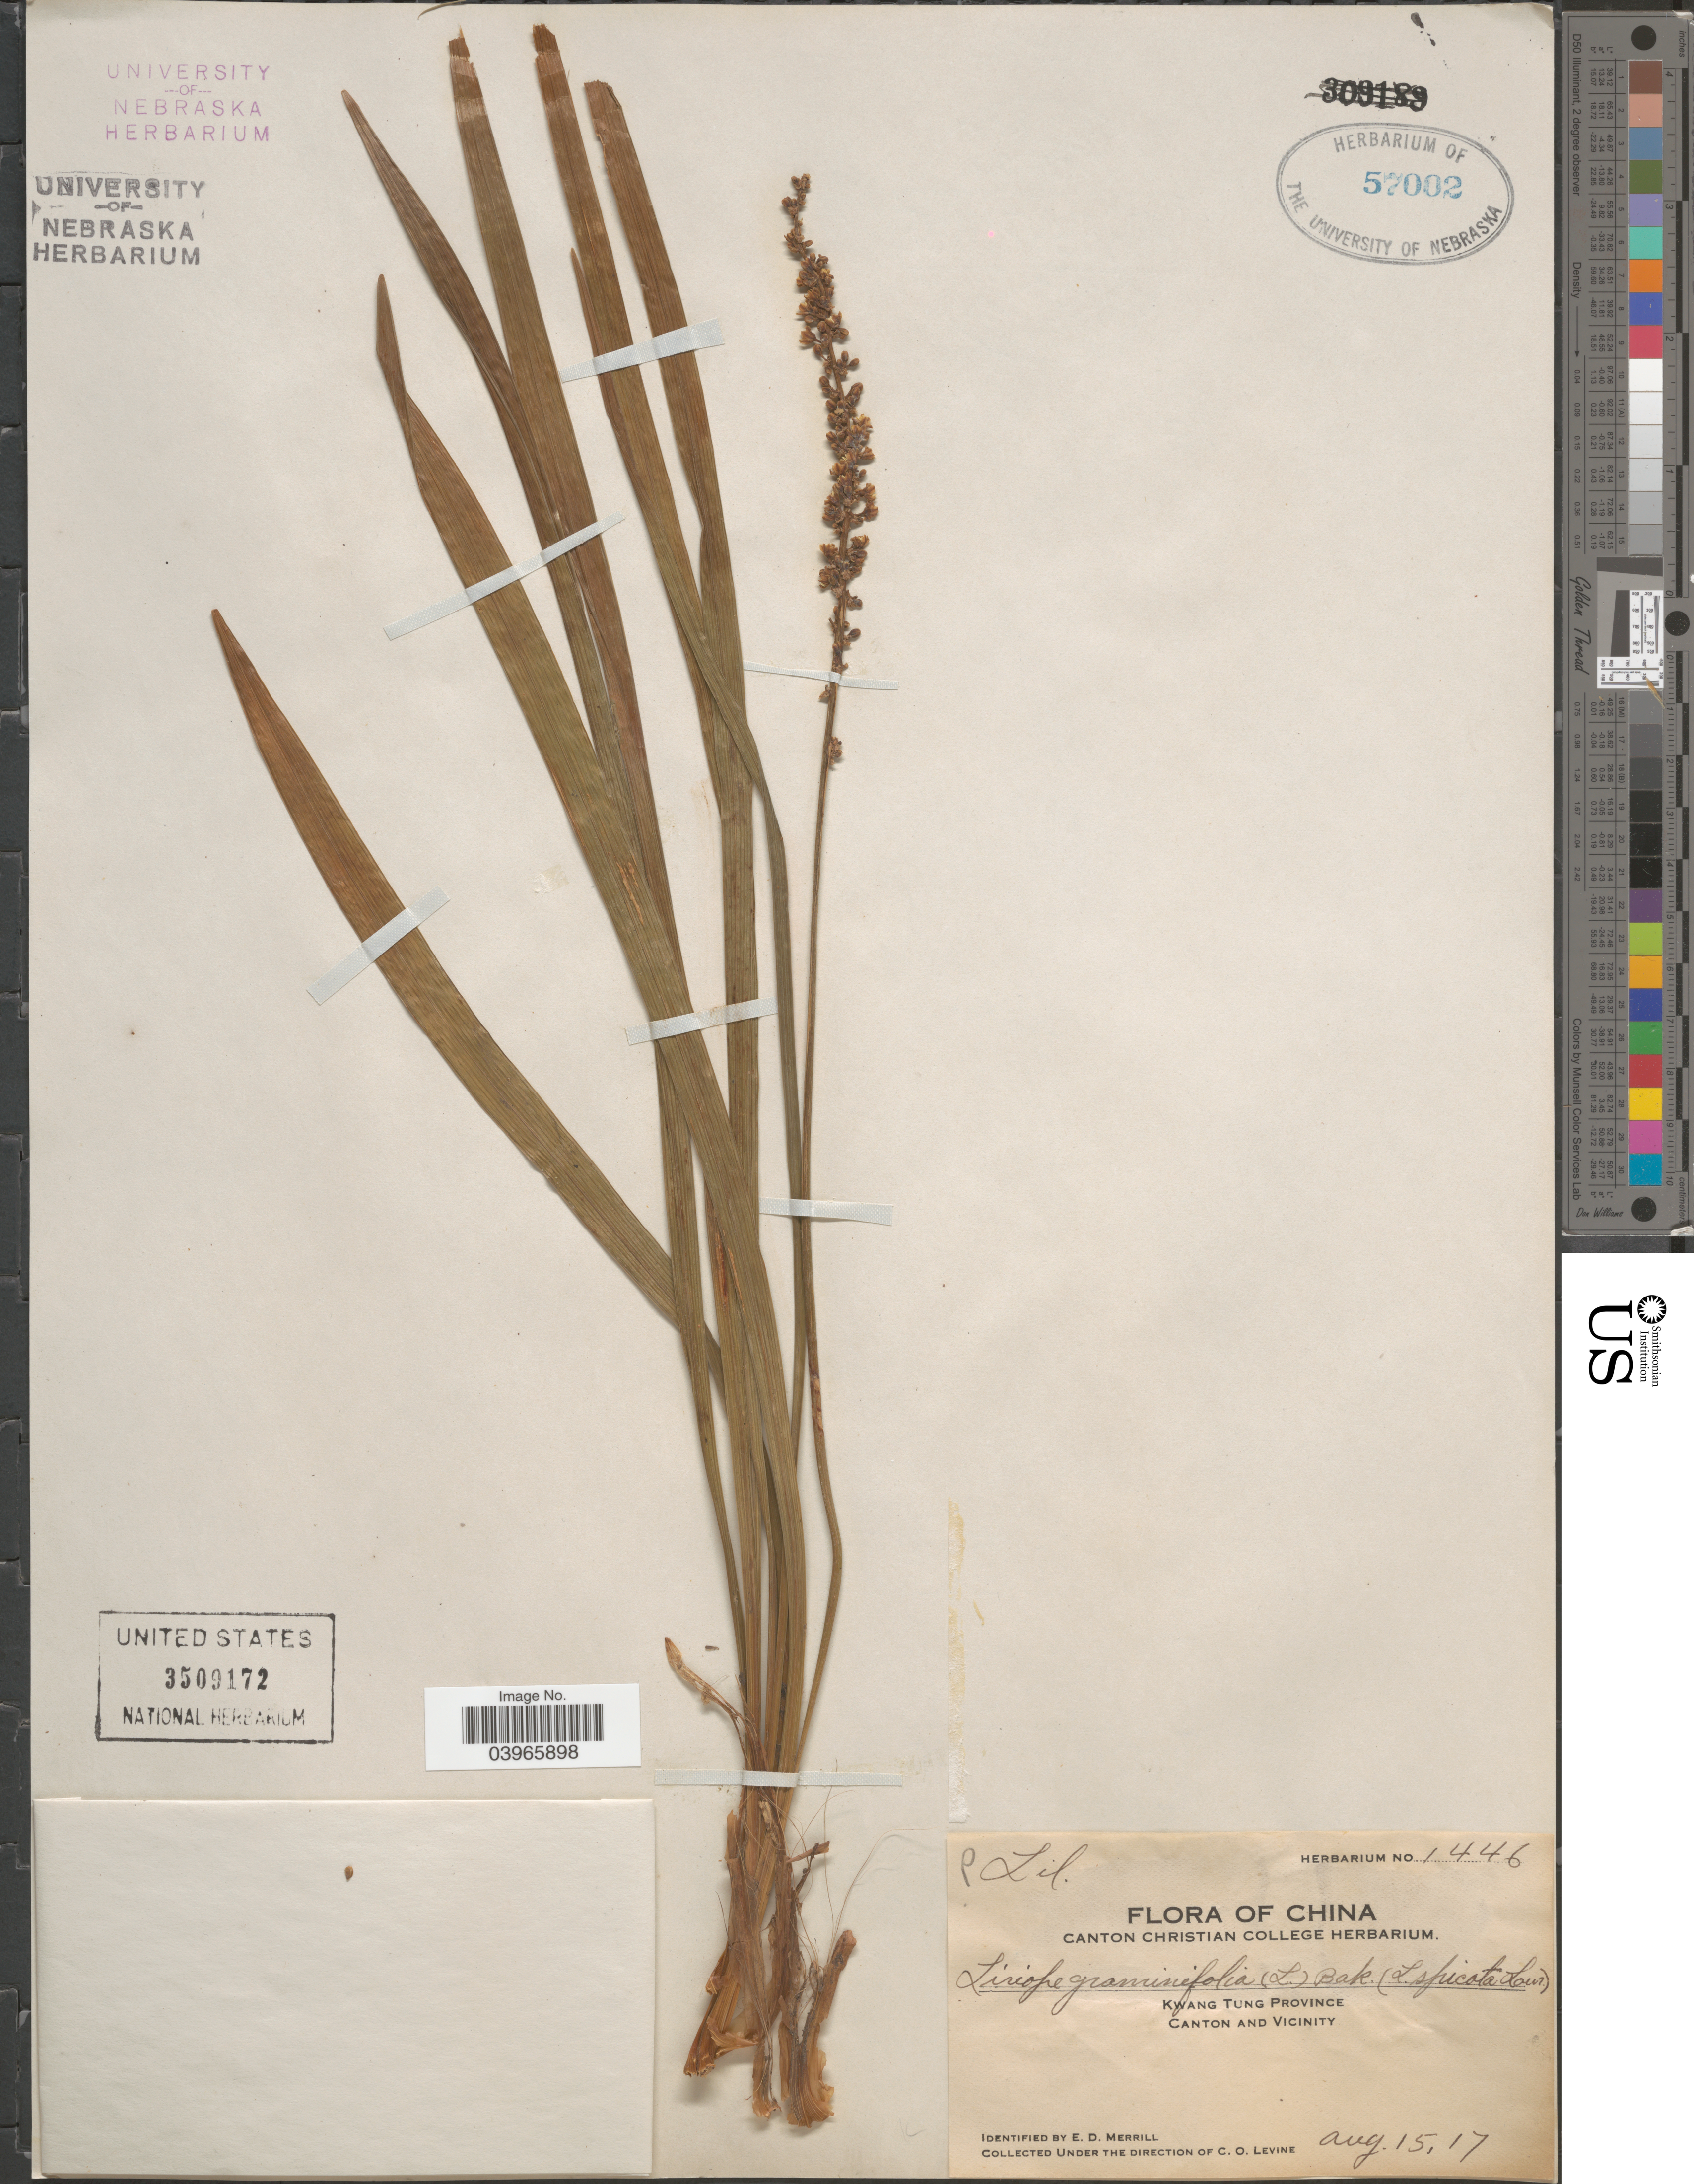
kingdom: Plantae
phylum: Tracheophyta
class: Liliopsida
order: Asparagales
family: Asparagaceae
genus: Liriope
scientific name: Liriope graminifolia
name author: (L.) Baker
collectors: C. O. Levine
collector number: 1446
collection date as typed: Transcribed d/m/y: 15/8/17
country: China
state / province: Guangdong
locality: Kwang Tung Province. Canton and Vicinity.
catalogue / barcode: US 3509172